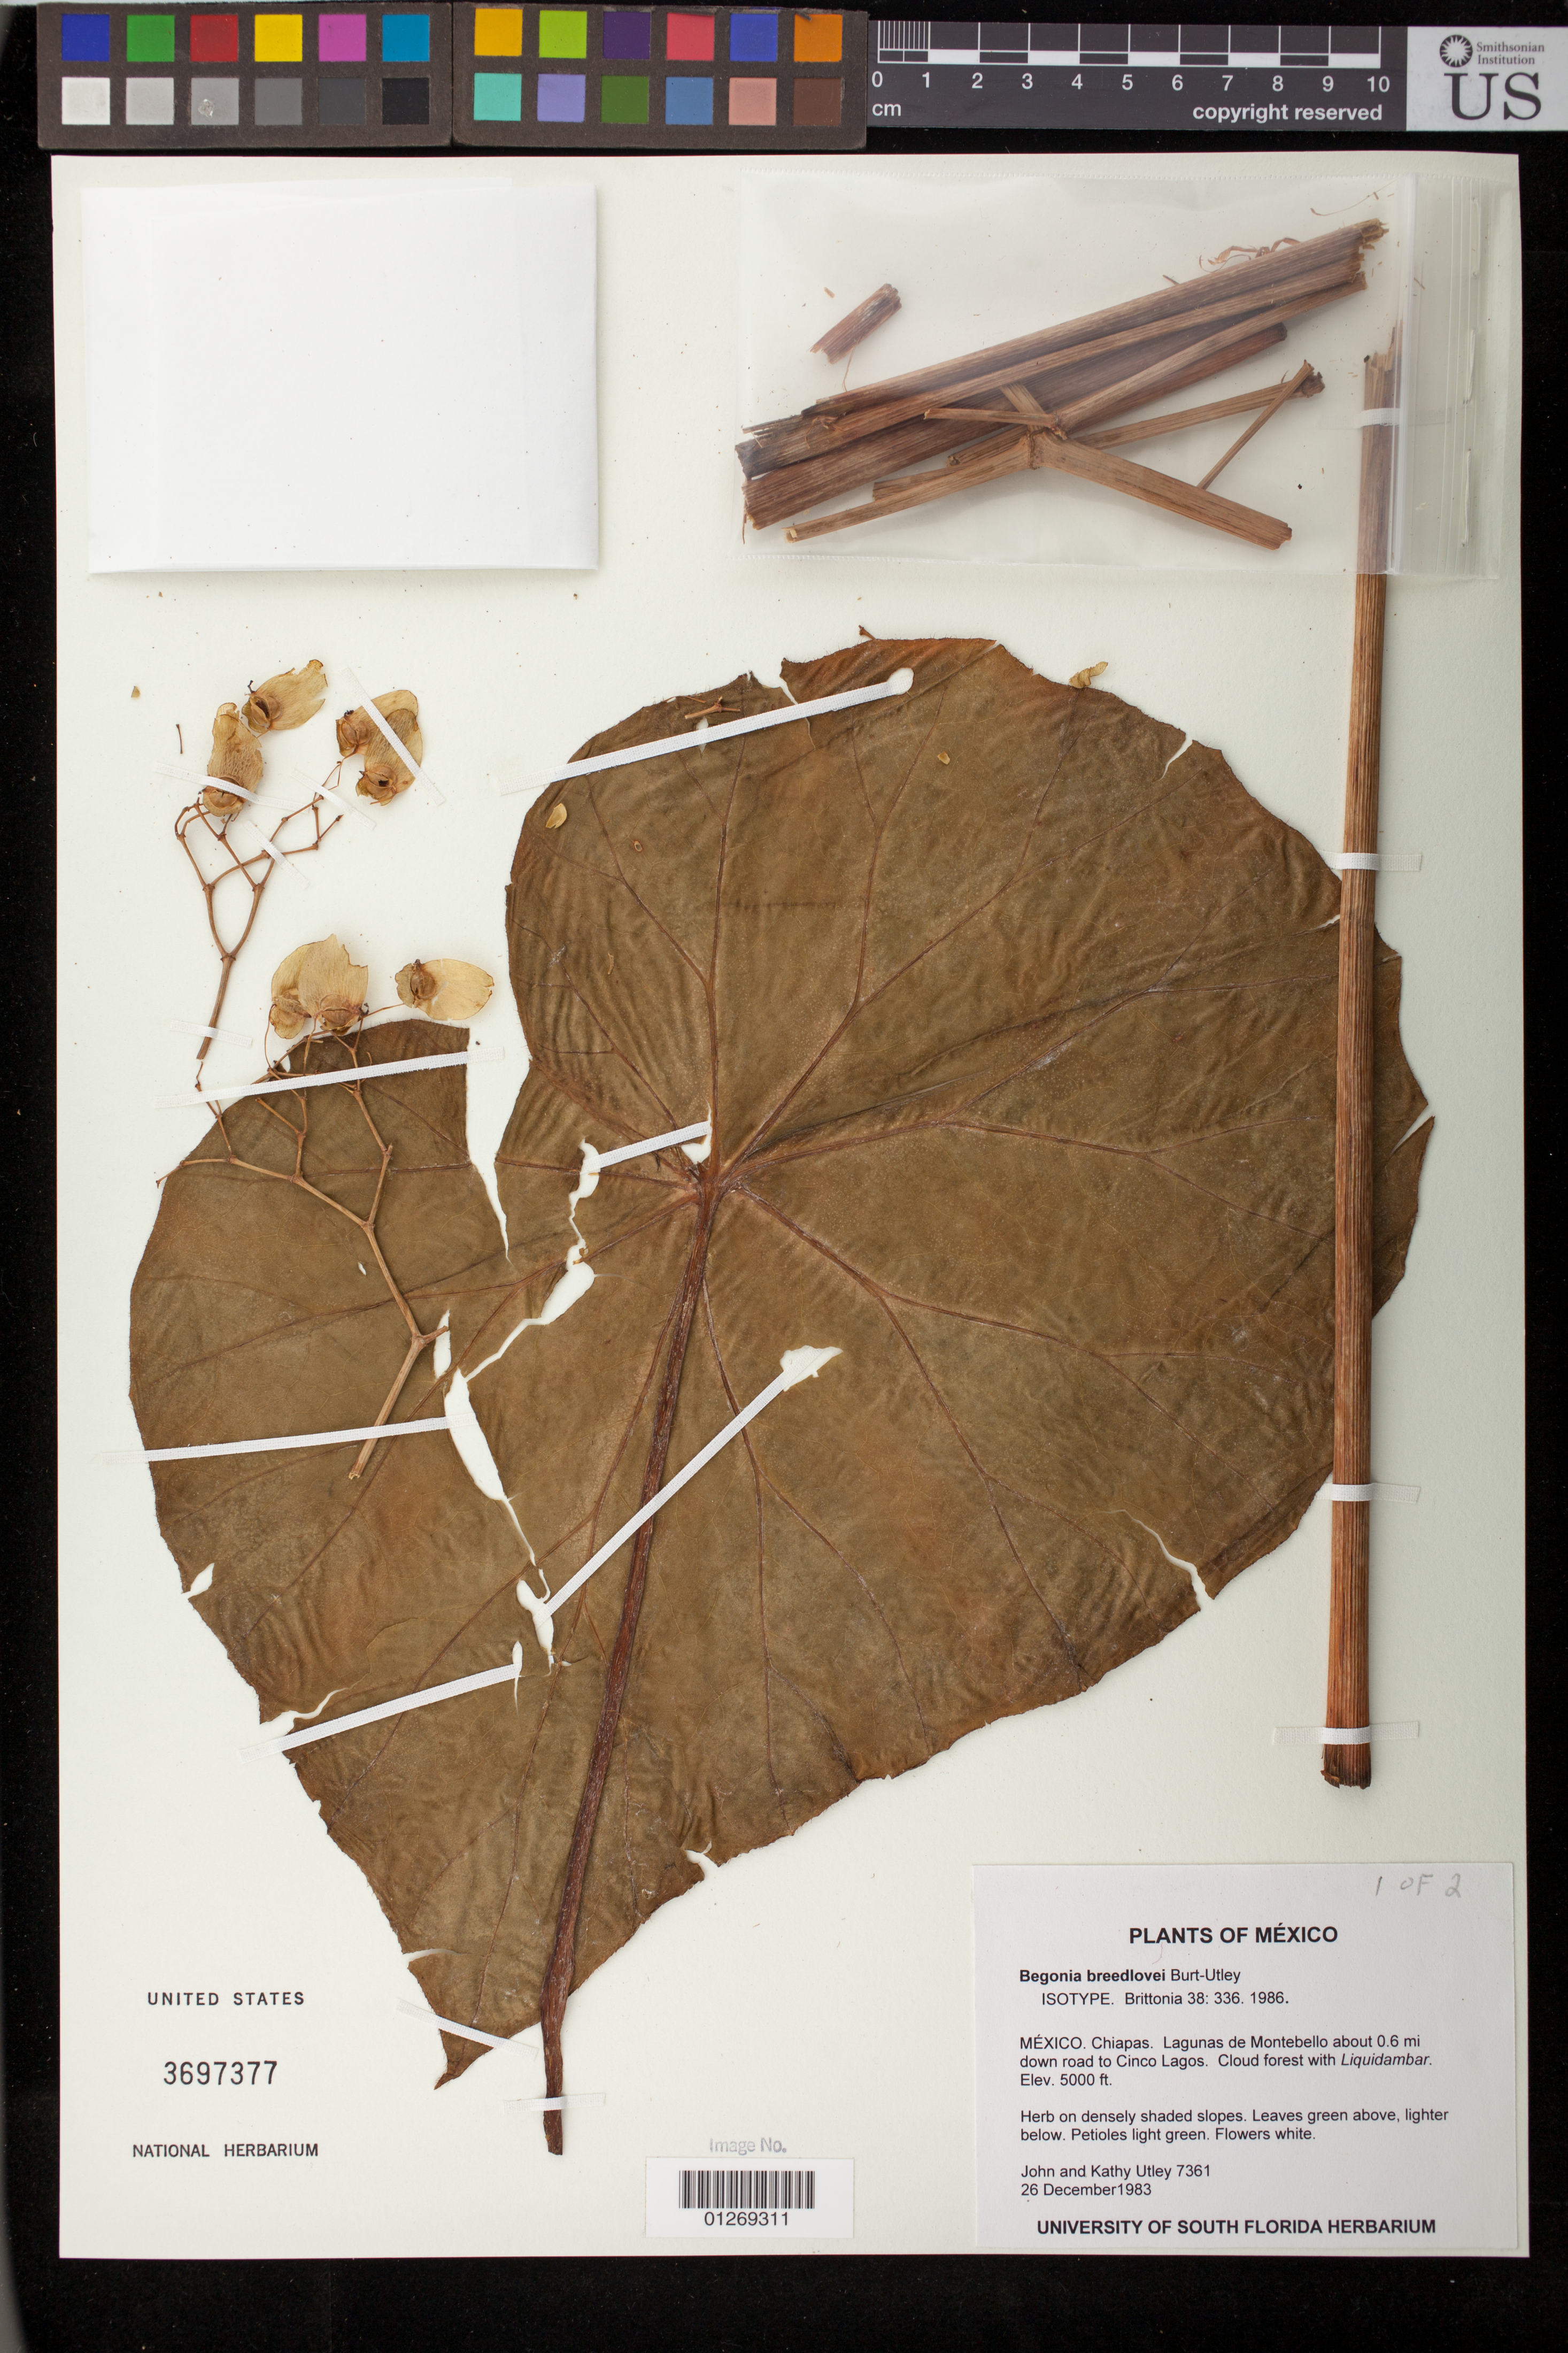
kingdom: Plantae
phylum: Tracheophyta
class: Magnoliopsida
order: Cucurbitales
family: Begoniaceae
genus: Begonia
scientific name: Begonia breedlovei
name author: Burt-Utley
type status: Isotype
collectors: J. F. Utley & K. M. Burt-Utley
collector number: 7361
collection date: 1983-12-26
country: Mexico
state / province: Chiapas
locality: Chiapas. Lagunas de Montebello about 0.6 mi down road to Cinco Lagos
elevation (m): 1524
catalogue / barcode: US 3697377